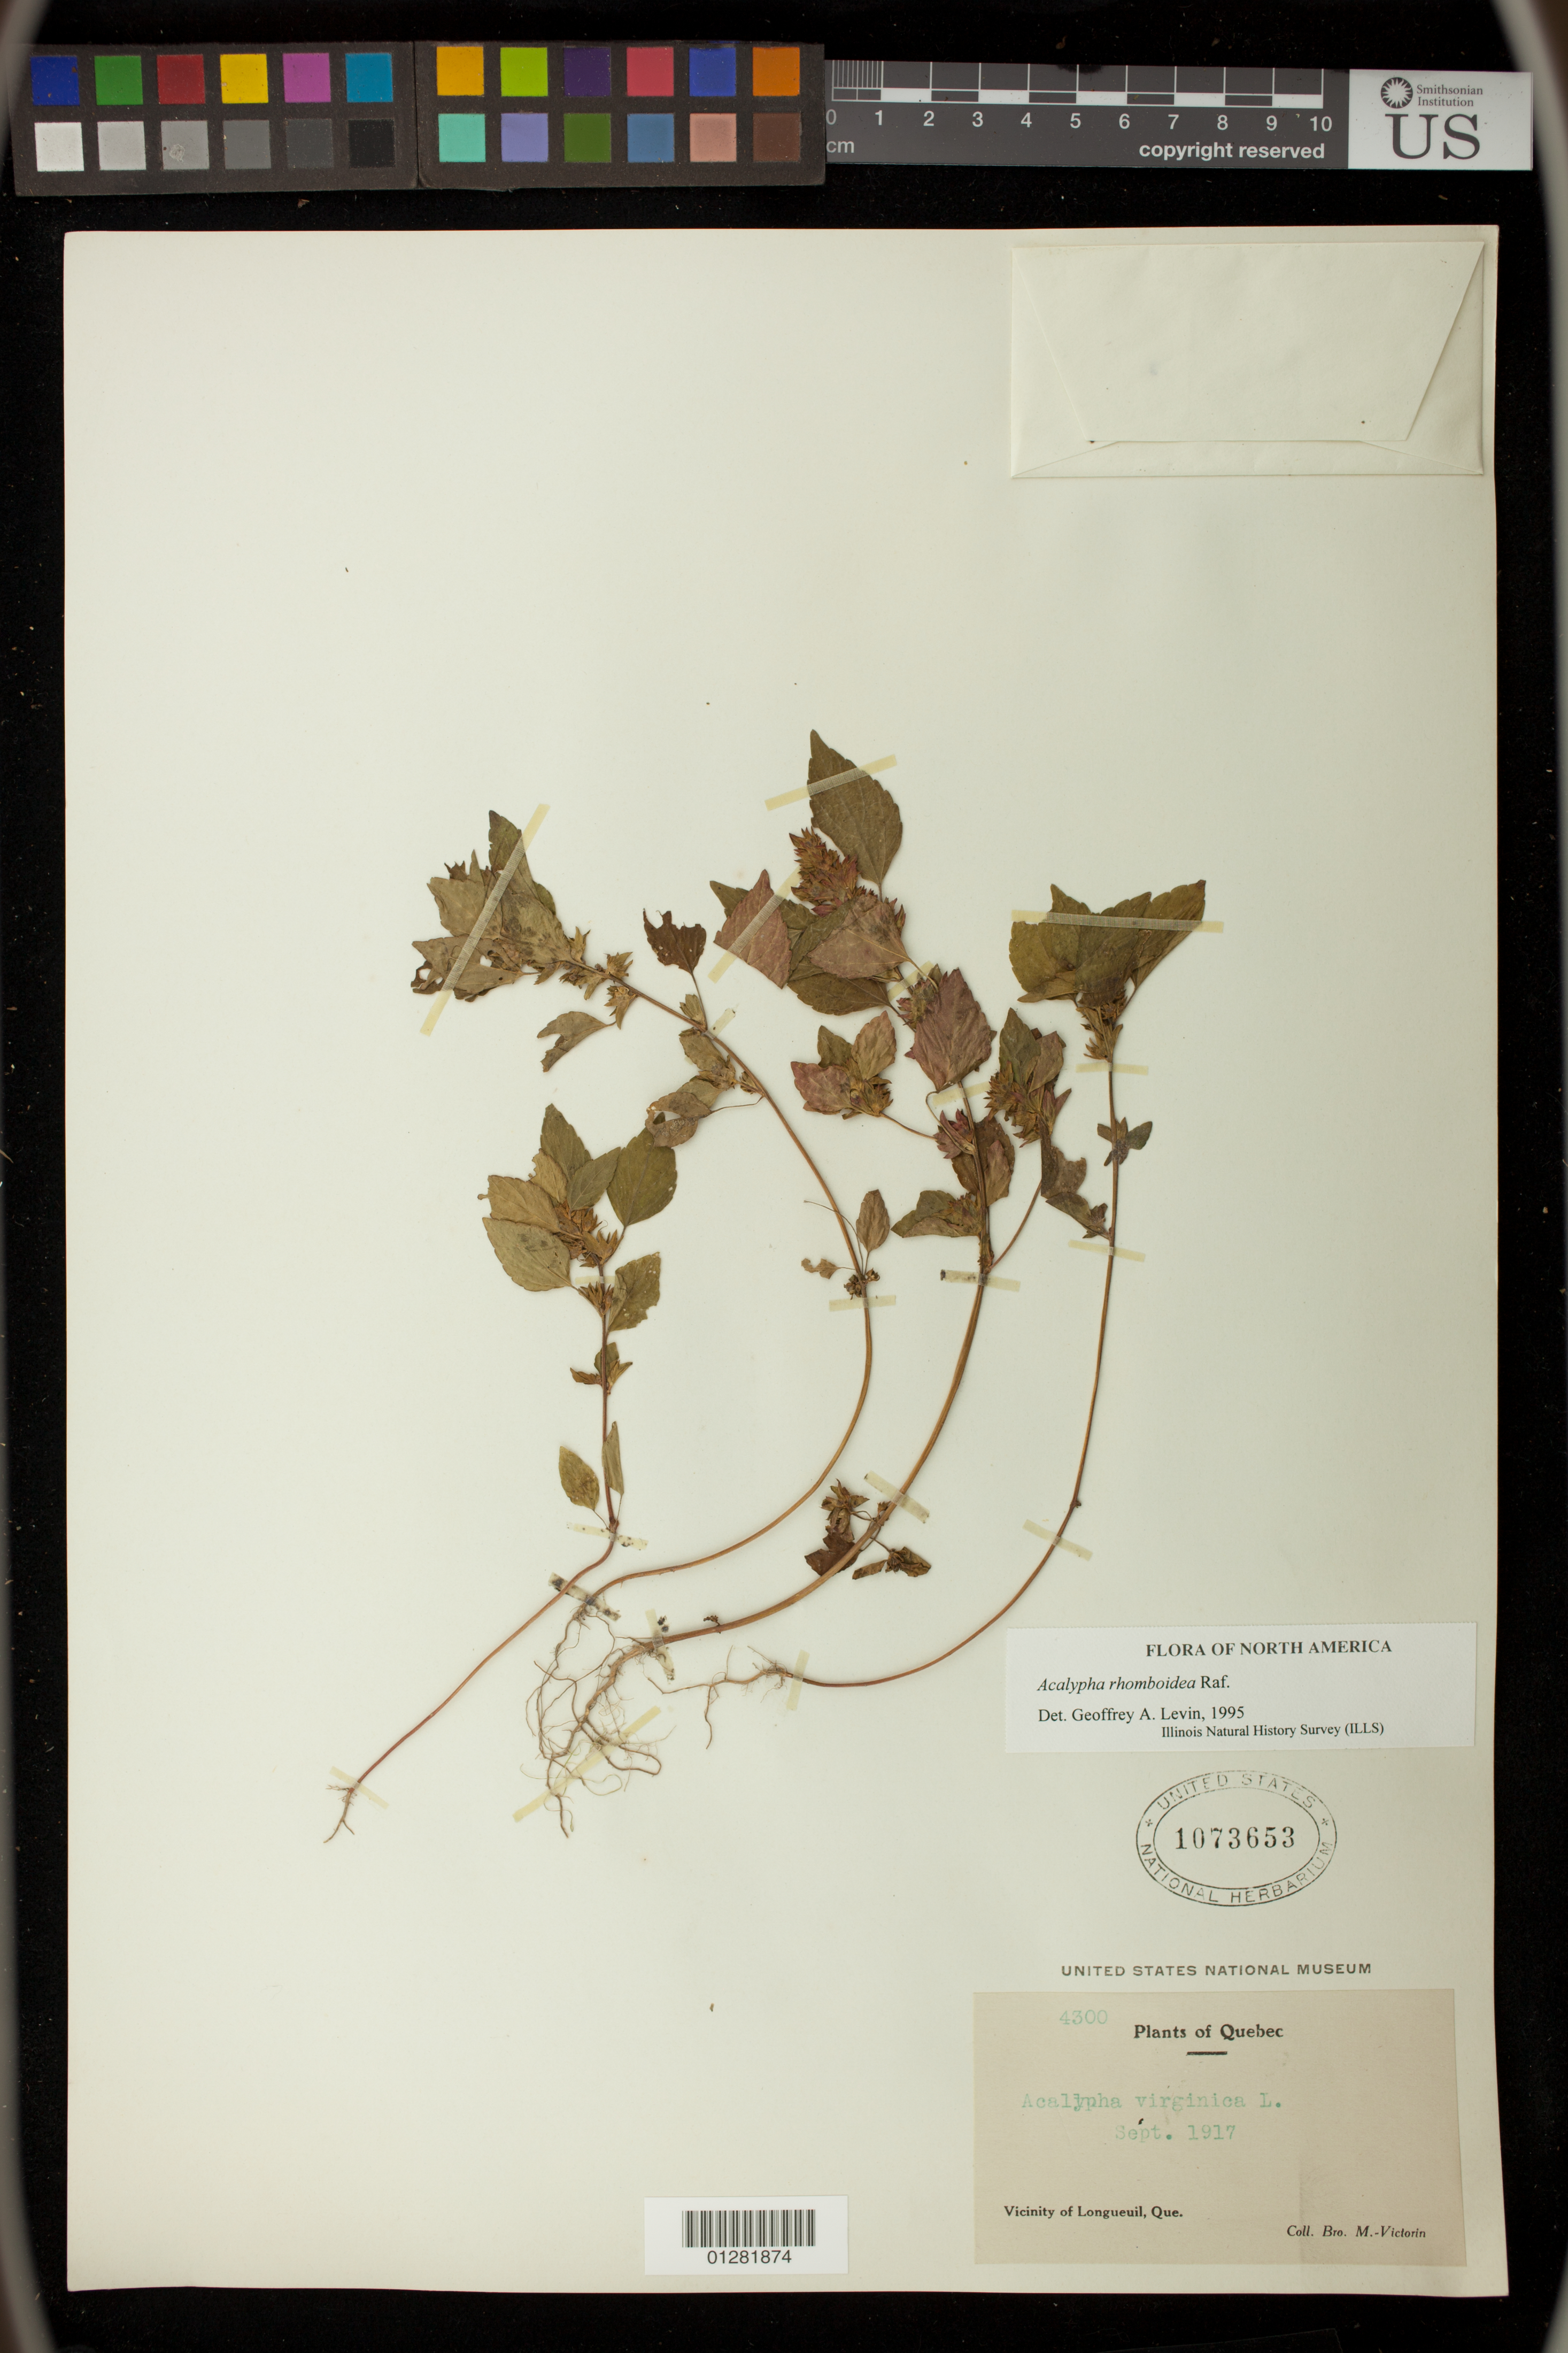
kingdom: Plantae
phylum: Tracheophyta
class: Magnoliopsida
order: Malpighiales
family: Euphorbiaceae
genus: Acalypha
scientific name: Acalypha rhomboidea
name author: Raf.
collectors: B. Victorin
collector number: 4300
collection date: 1917-09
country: Canada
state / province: Quebec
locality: Vicinity of Longueuil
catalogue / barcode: US 1073653